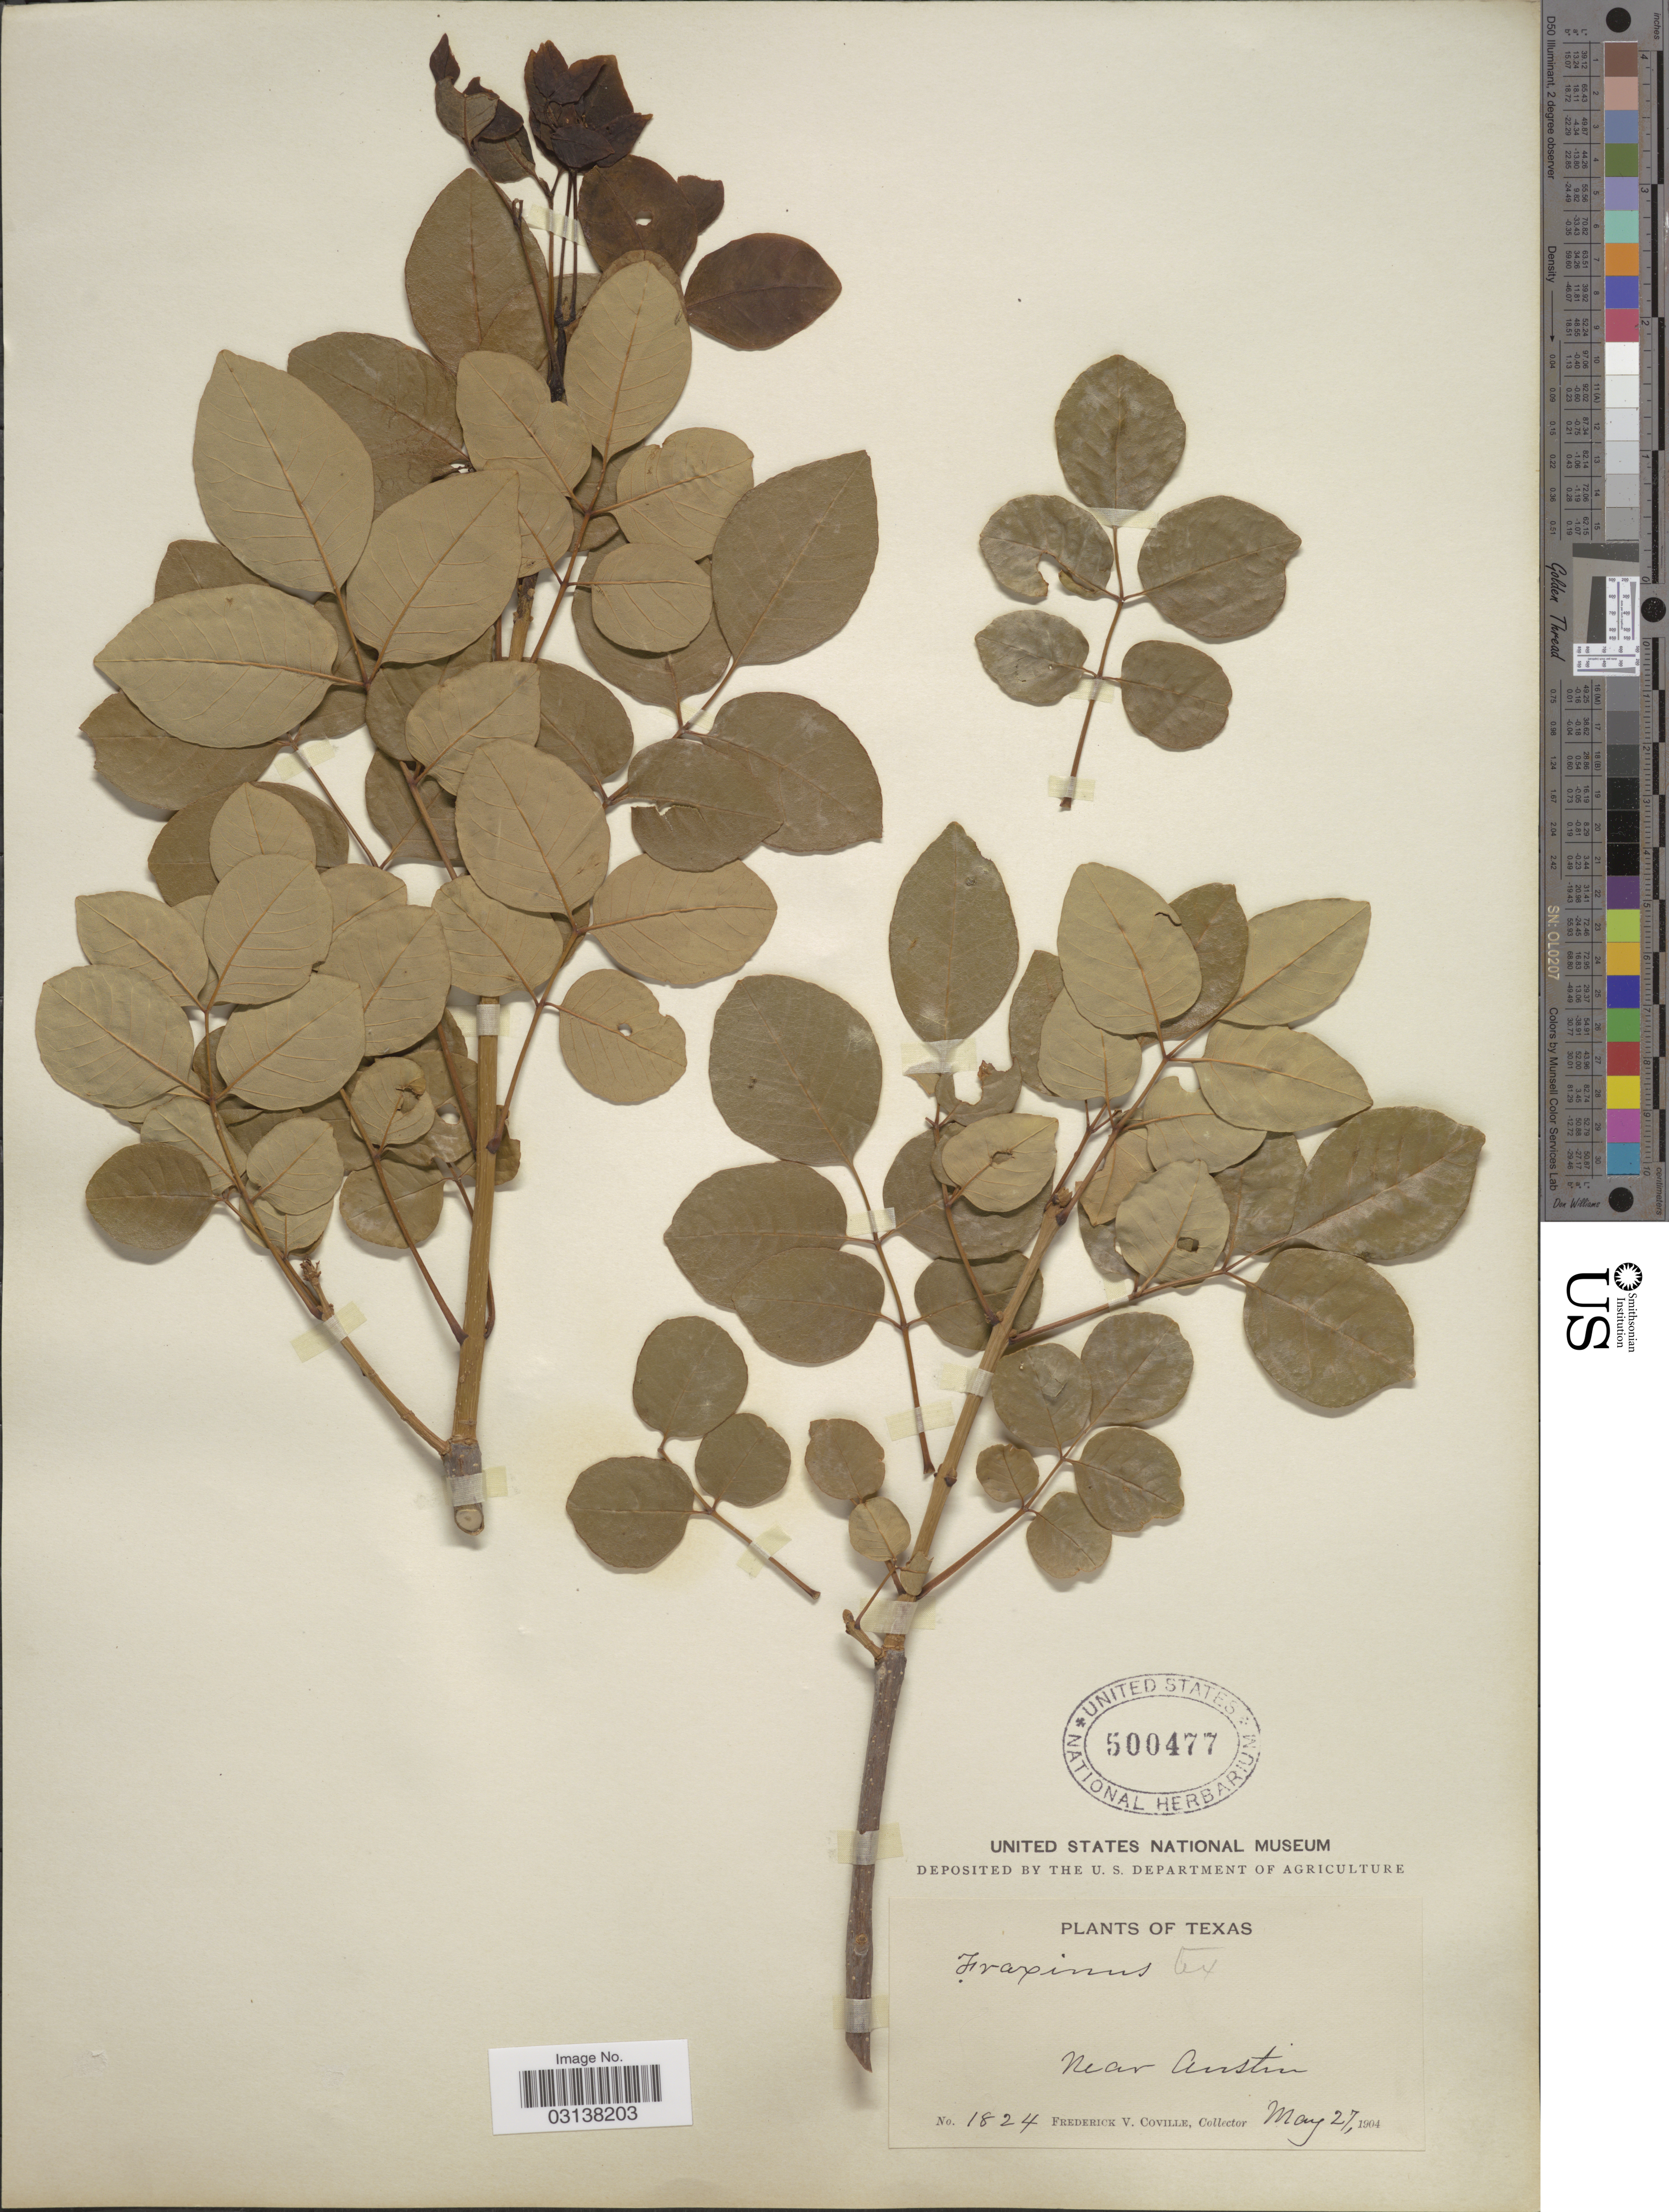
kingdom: Plantae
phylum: Tracheophyta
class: Magnoliopsida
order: Lamiales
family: Oleaceae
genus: Fraxinus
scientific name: Fraxinus albicans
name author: Buckley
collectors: F. V. Coville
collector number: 1824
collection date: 1904-05-27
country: United States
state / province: Texas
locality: Near Austin.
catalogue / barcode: US 500477